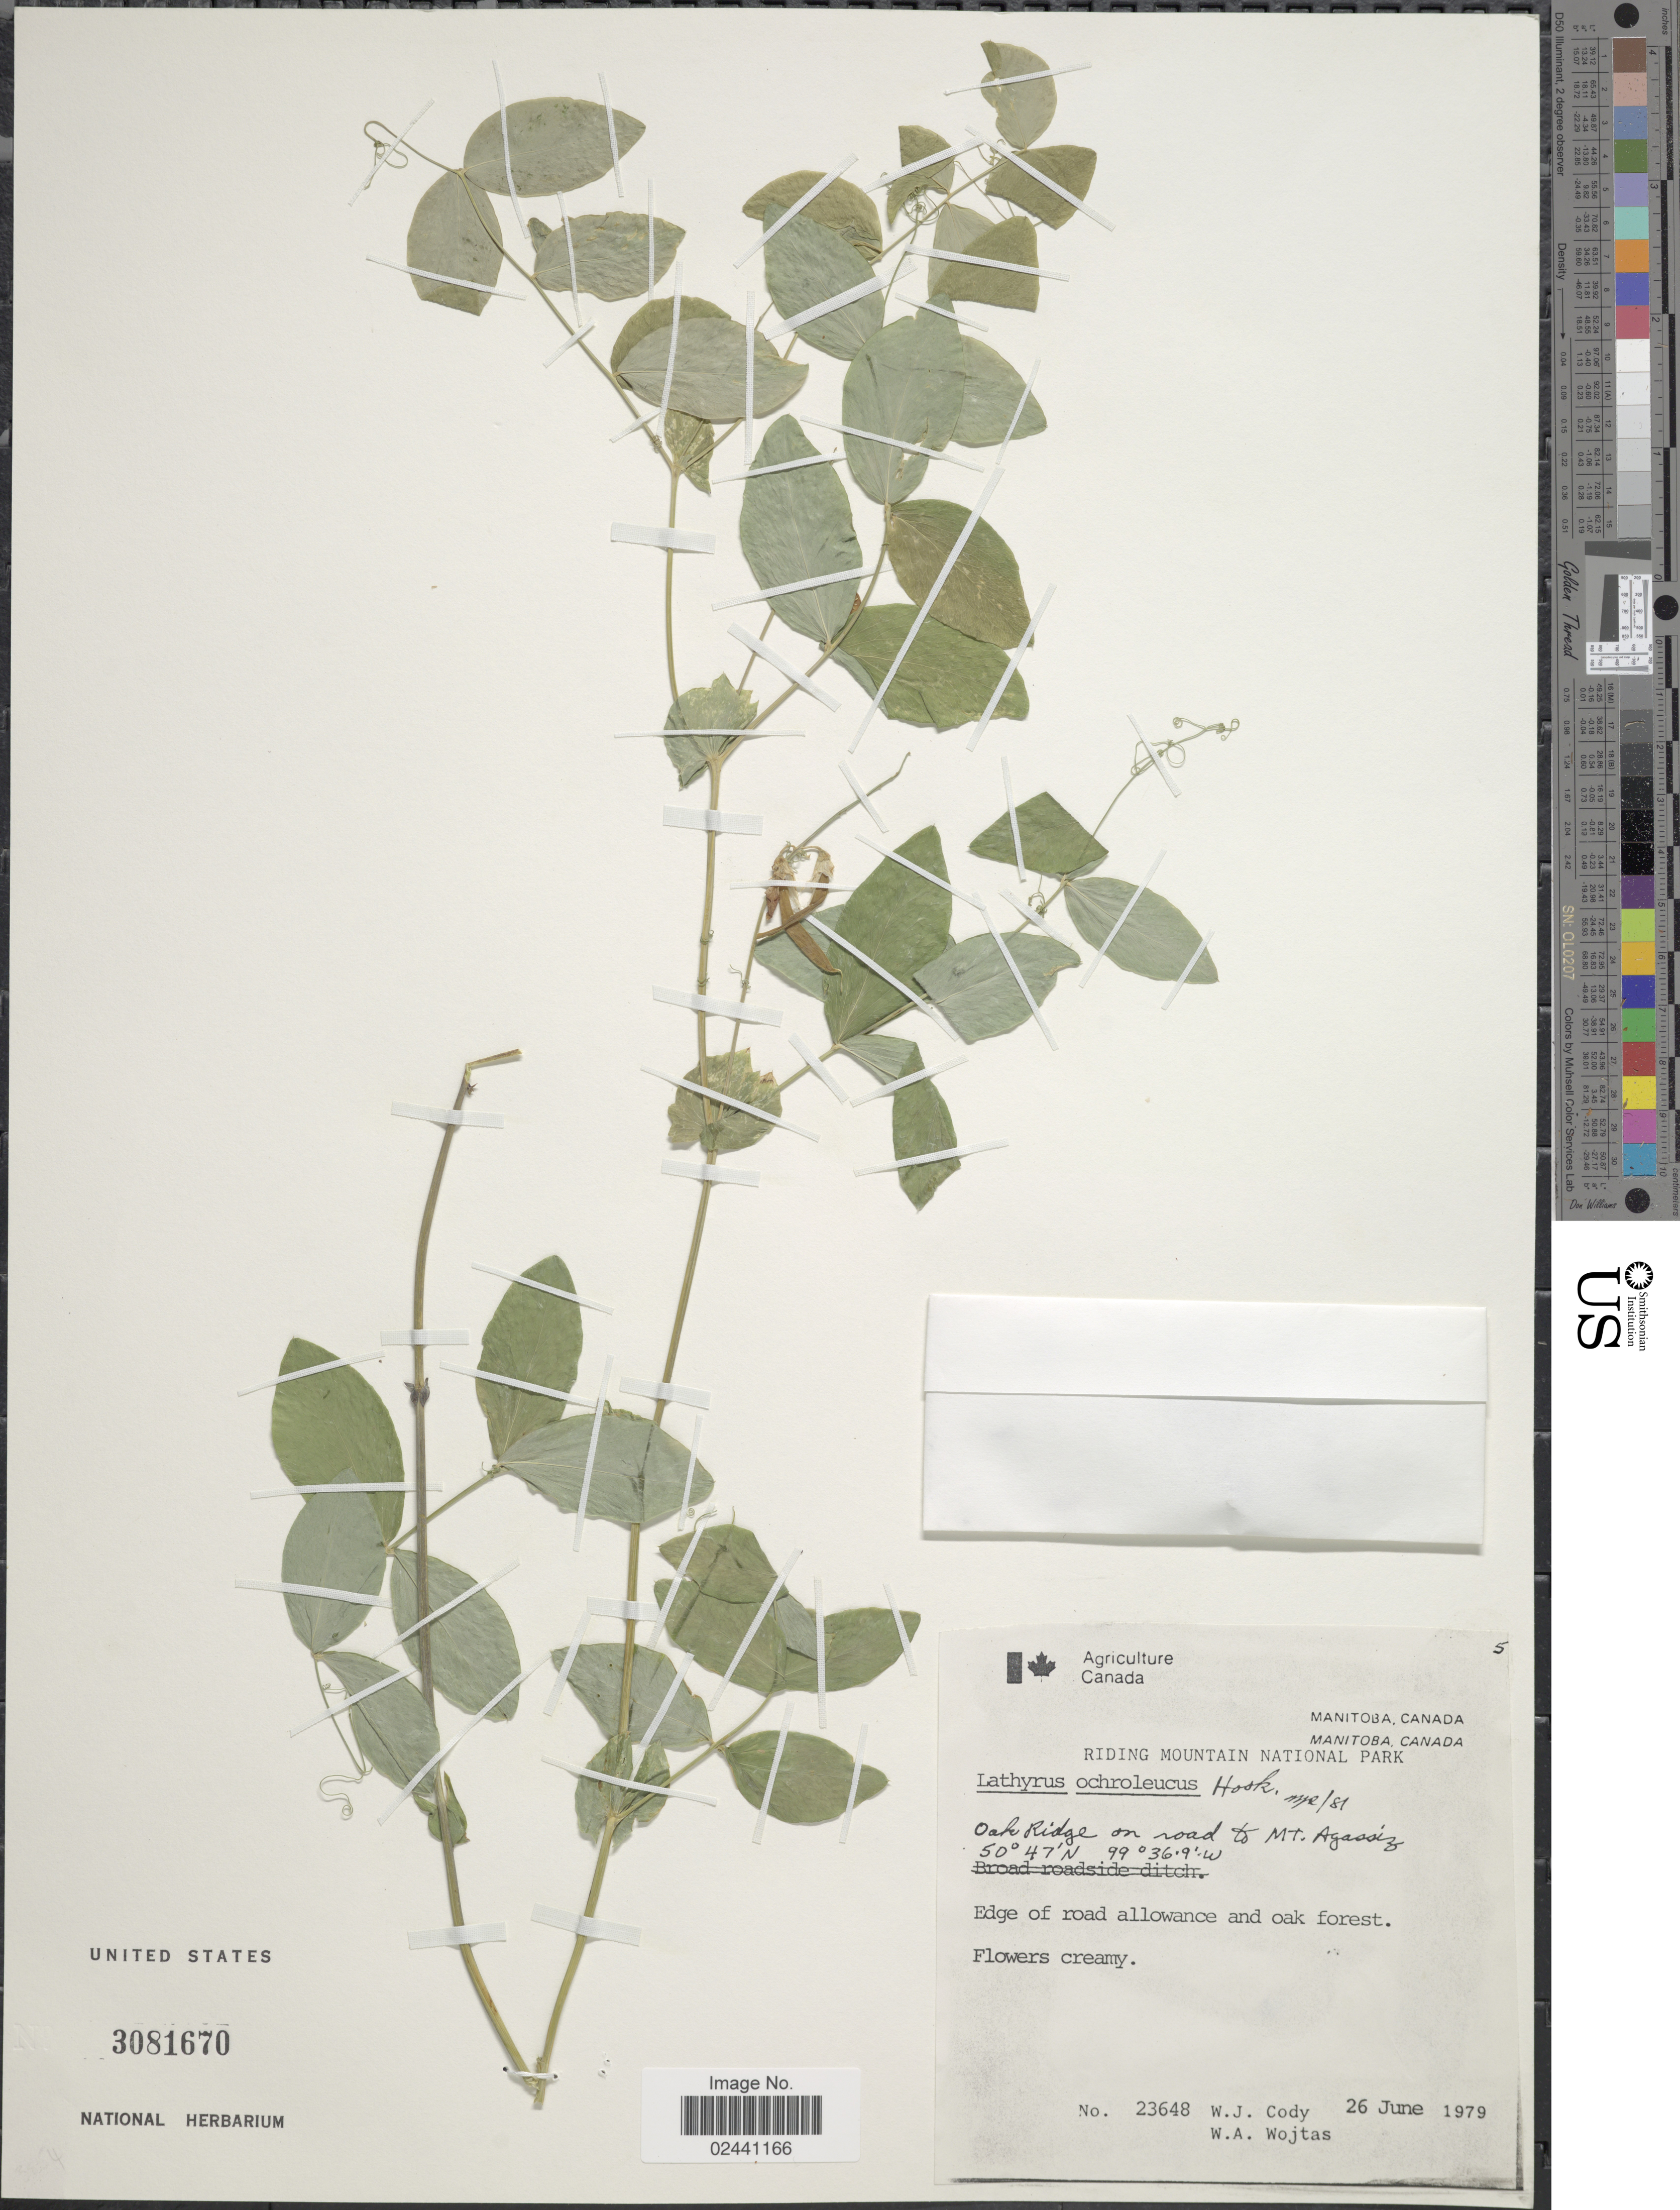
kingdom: Plantae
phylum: Tracheophyta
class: Magnoliopsida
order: Fabales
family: Fabaceae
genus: Lathyrus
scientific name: Lathyrus ochroleucus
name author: Hook.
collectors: W. Cody & W. Wojtas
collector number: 23648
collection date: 1979-06-26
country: Canada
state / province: Manitoba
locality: Riding Mountain National Park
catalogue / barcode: US 3081670